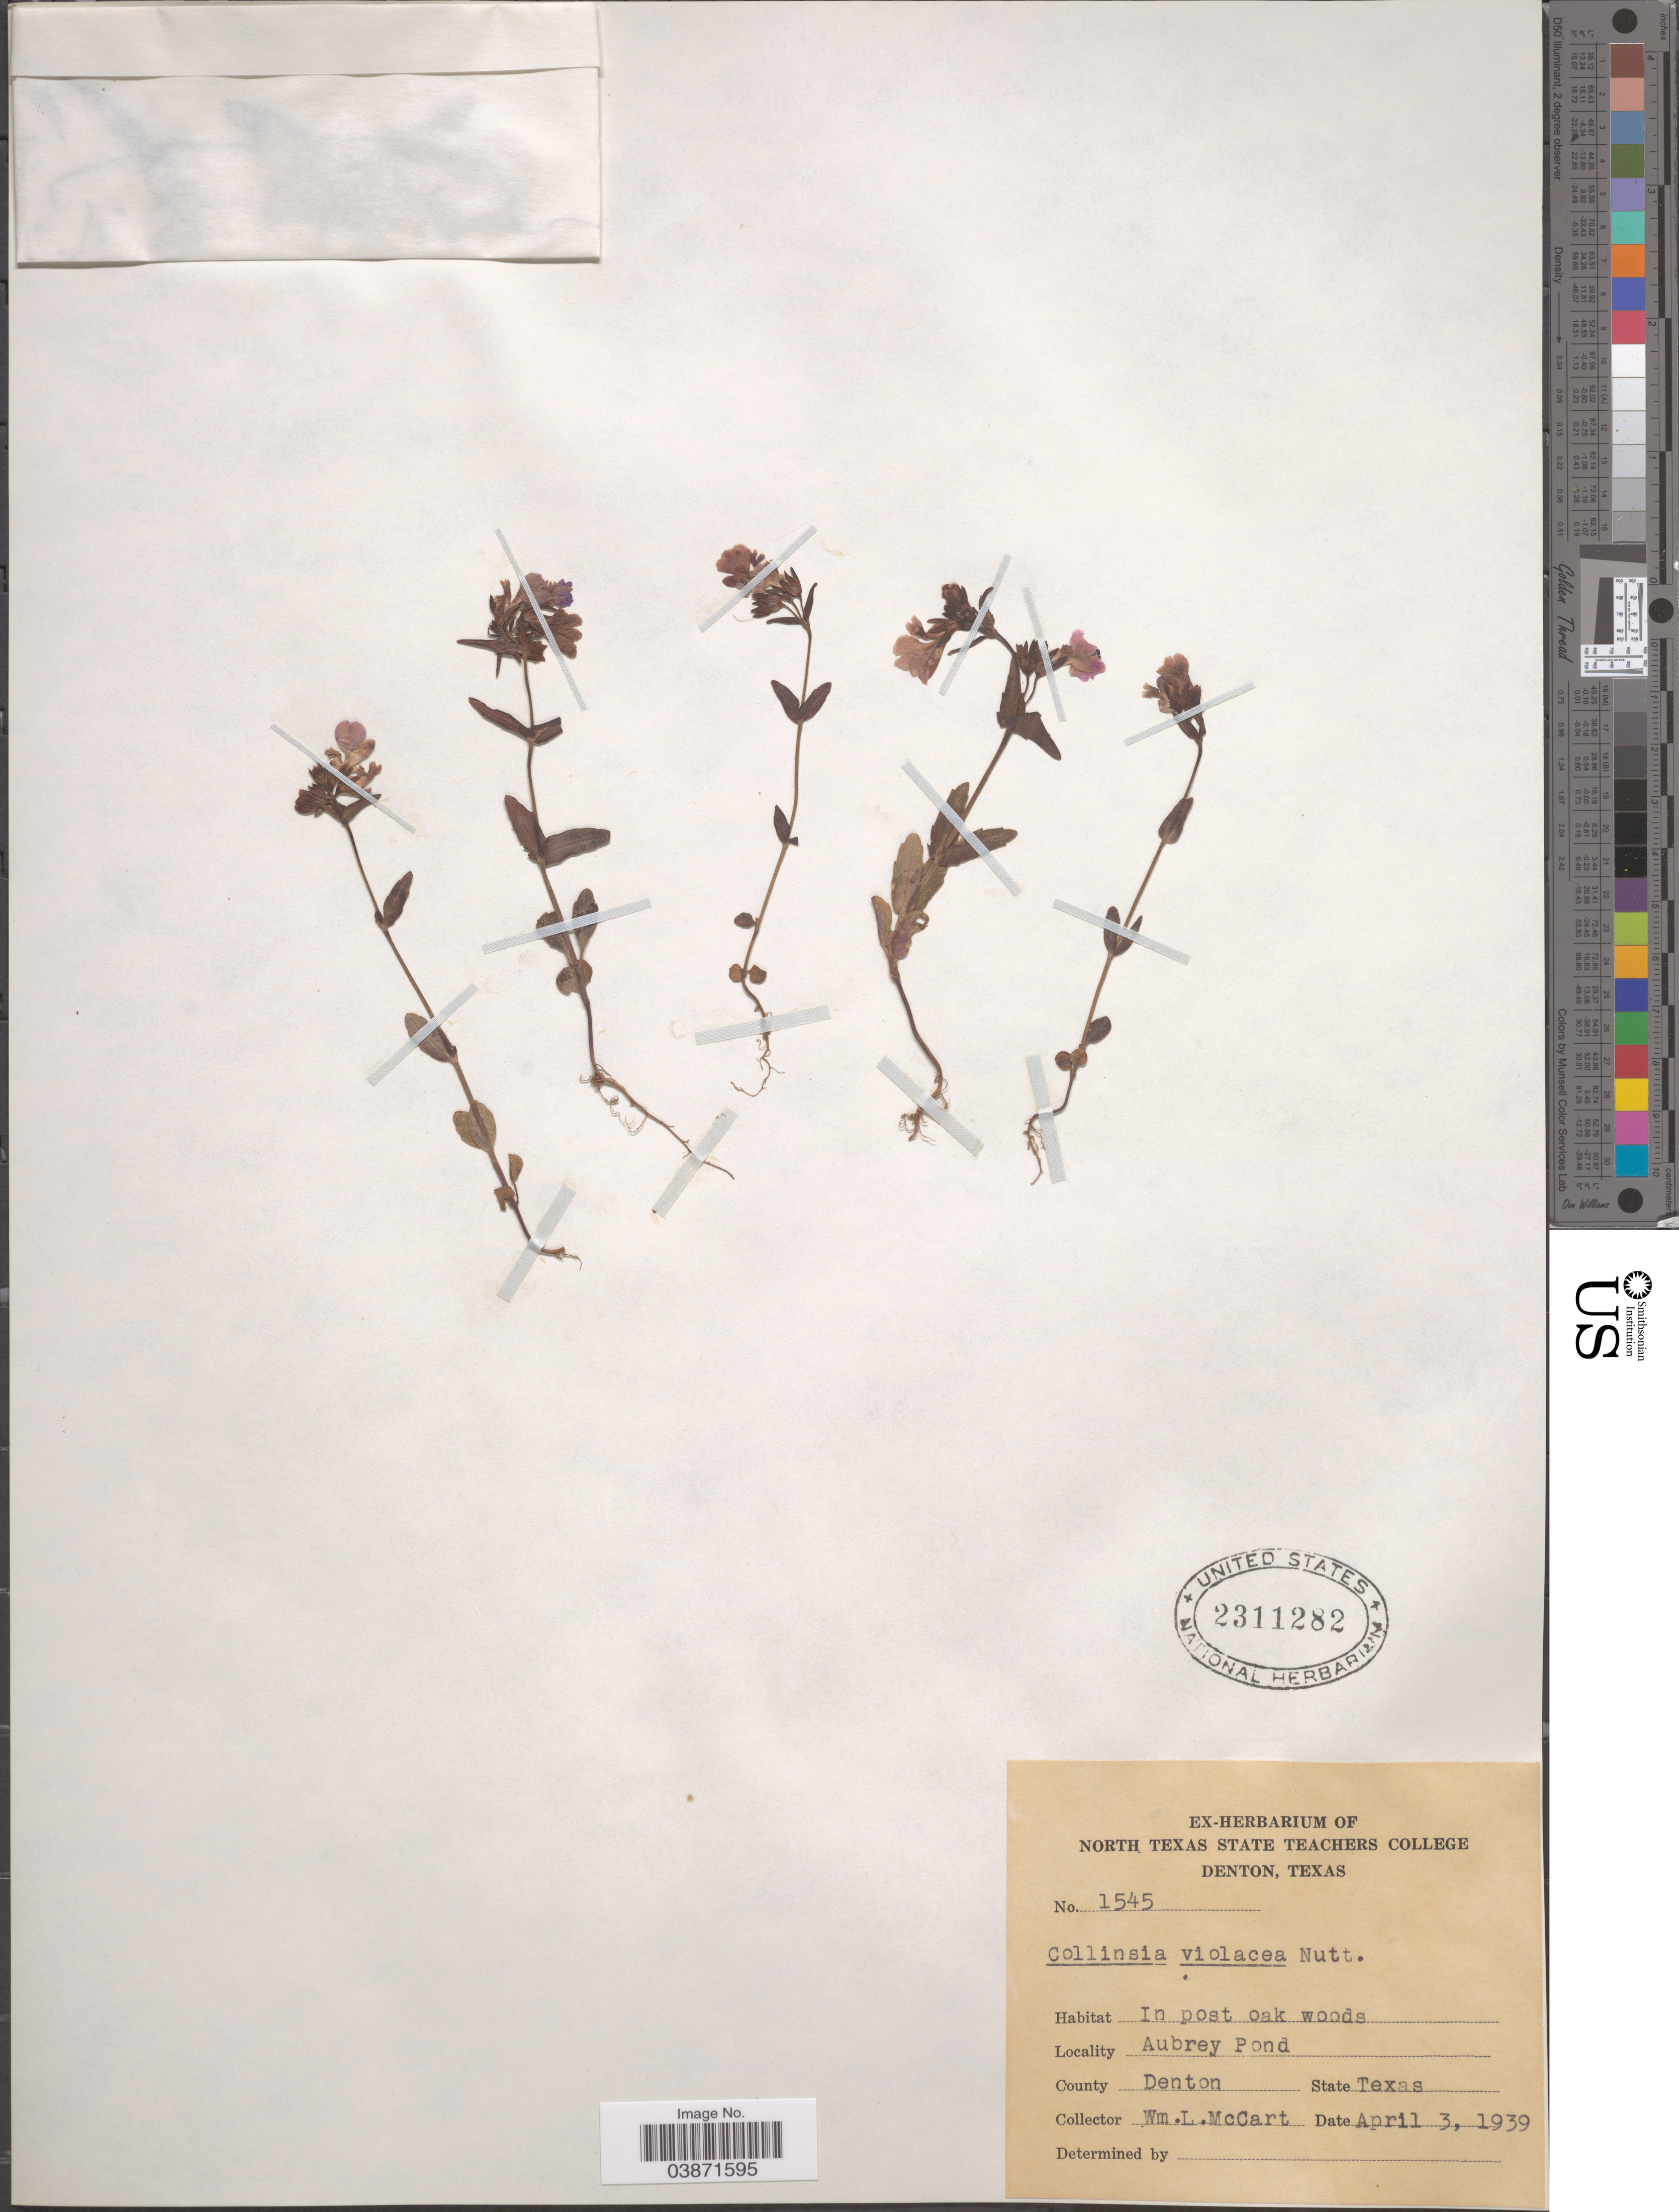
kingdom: Plantae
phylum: Tracheophyta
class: Magnoliopsida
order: Lamiales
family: Plantaginaceae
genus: Collinsia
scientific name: Collinsia violacea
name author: Nutt.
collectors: W. McCart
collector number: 1545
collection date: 1939-04-03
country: United States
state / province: Texas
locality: Aubrey Pond. County Denton.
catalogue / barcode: US 2311282